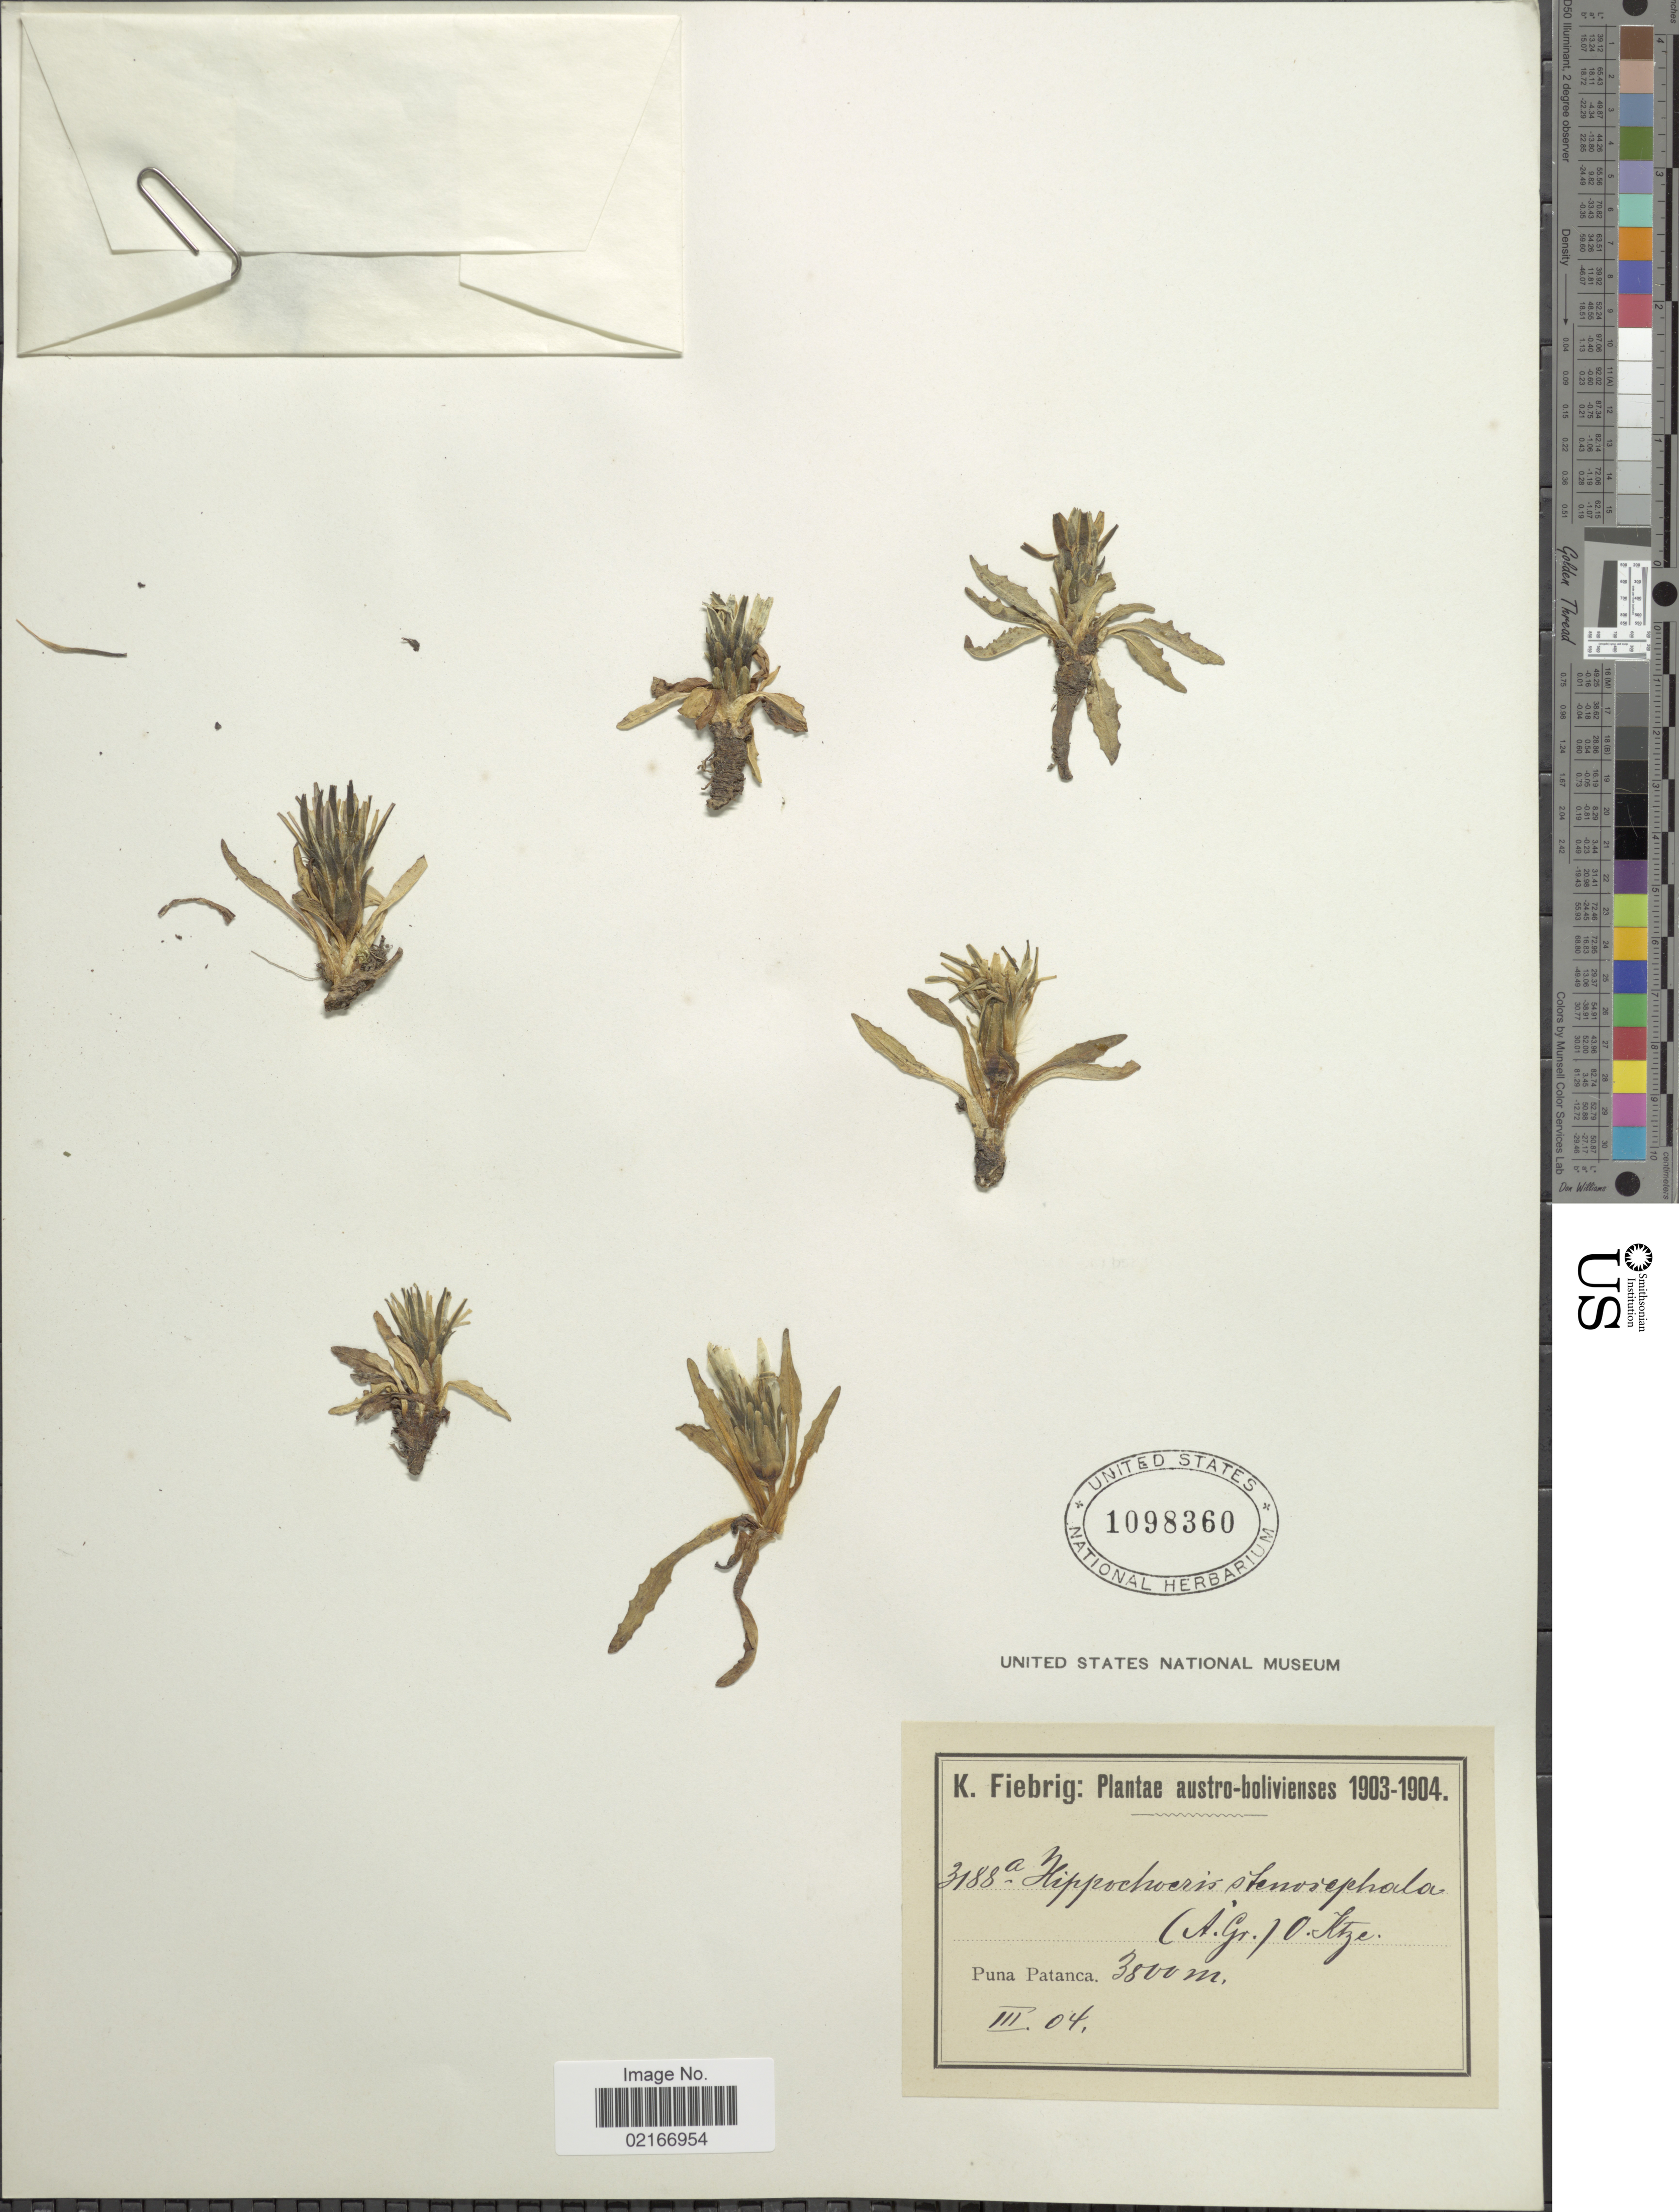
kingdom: Plantae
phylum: Tracheophyta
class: Magnoliopsida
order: Asterales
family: Asteraceae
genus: Hypochaeris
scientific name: Hypochaeris taraxacoides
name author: Ball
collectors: K. Fiebrig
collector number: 3188a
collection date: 1904-03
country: Bolivia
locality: Puna Patanca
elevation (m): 3800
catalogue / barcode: US 1098360